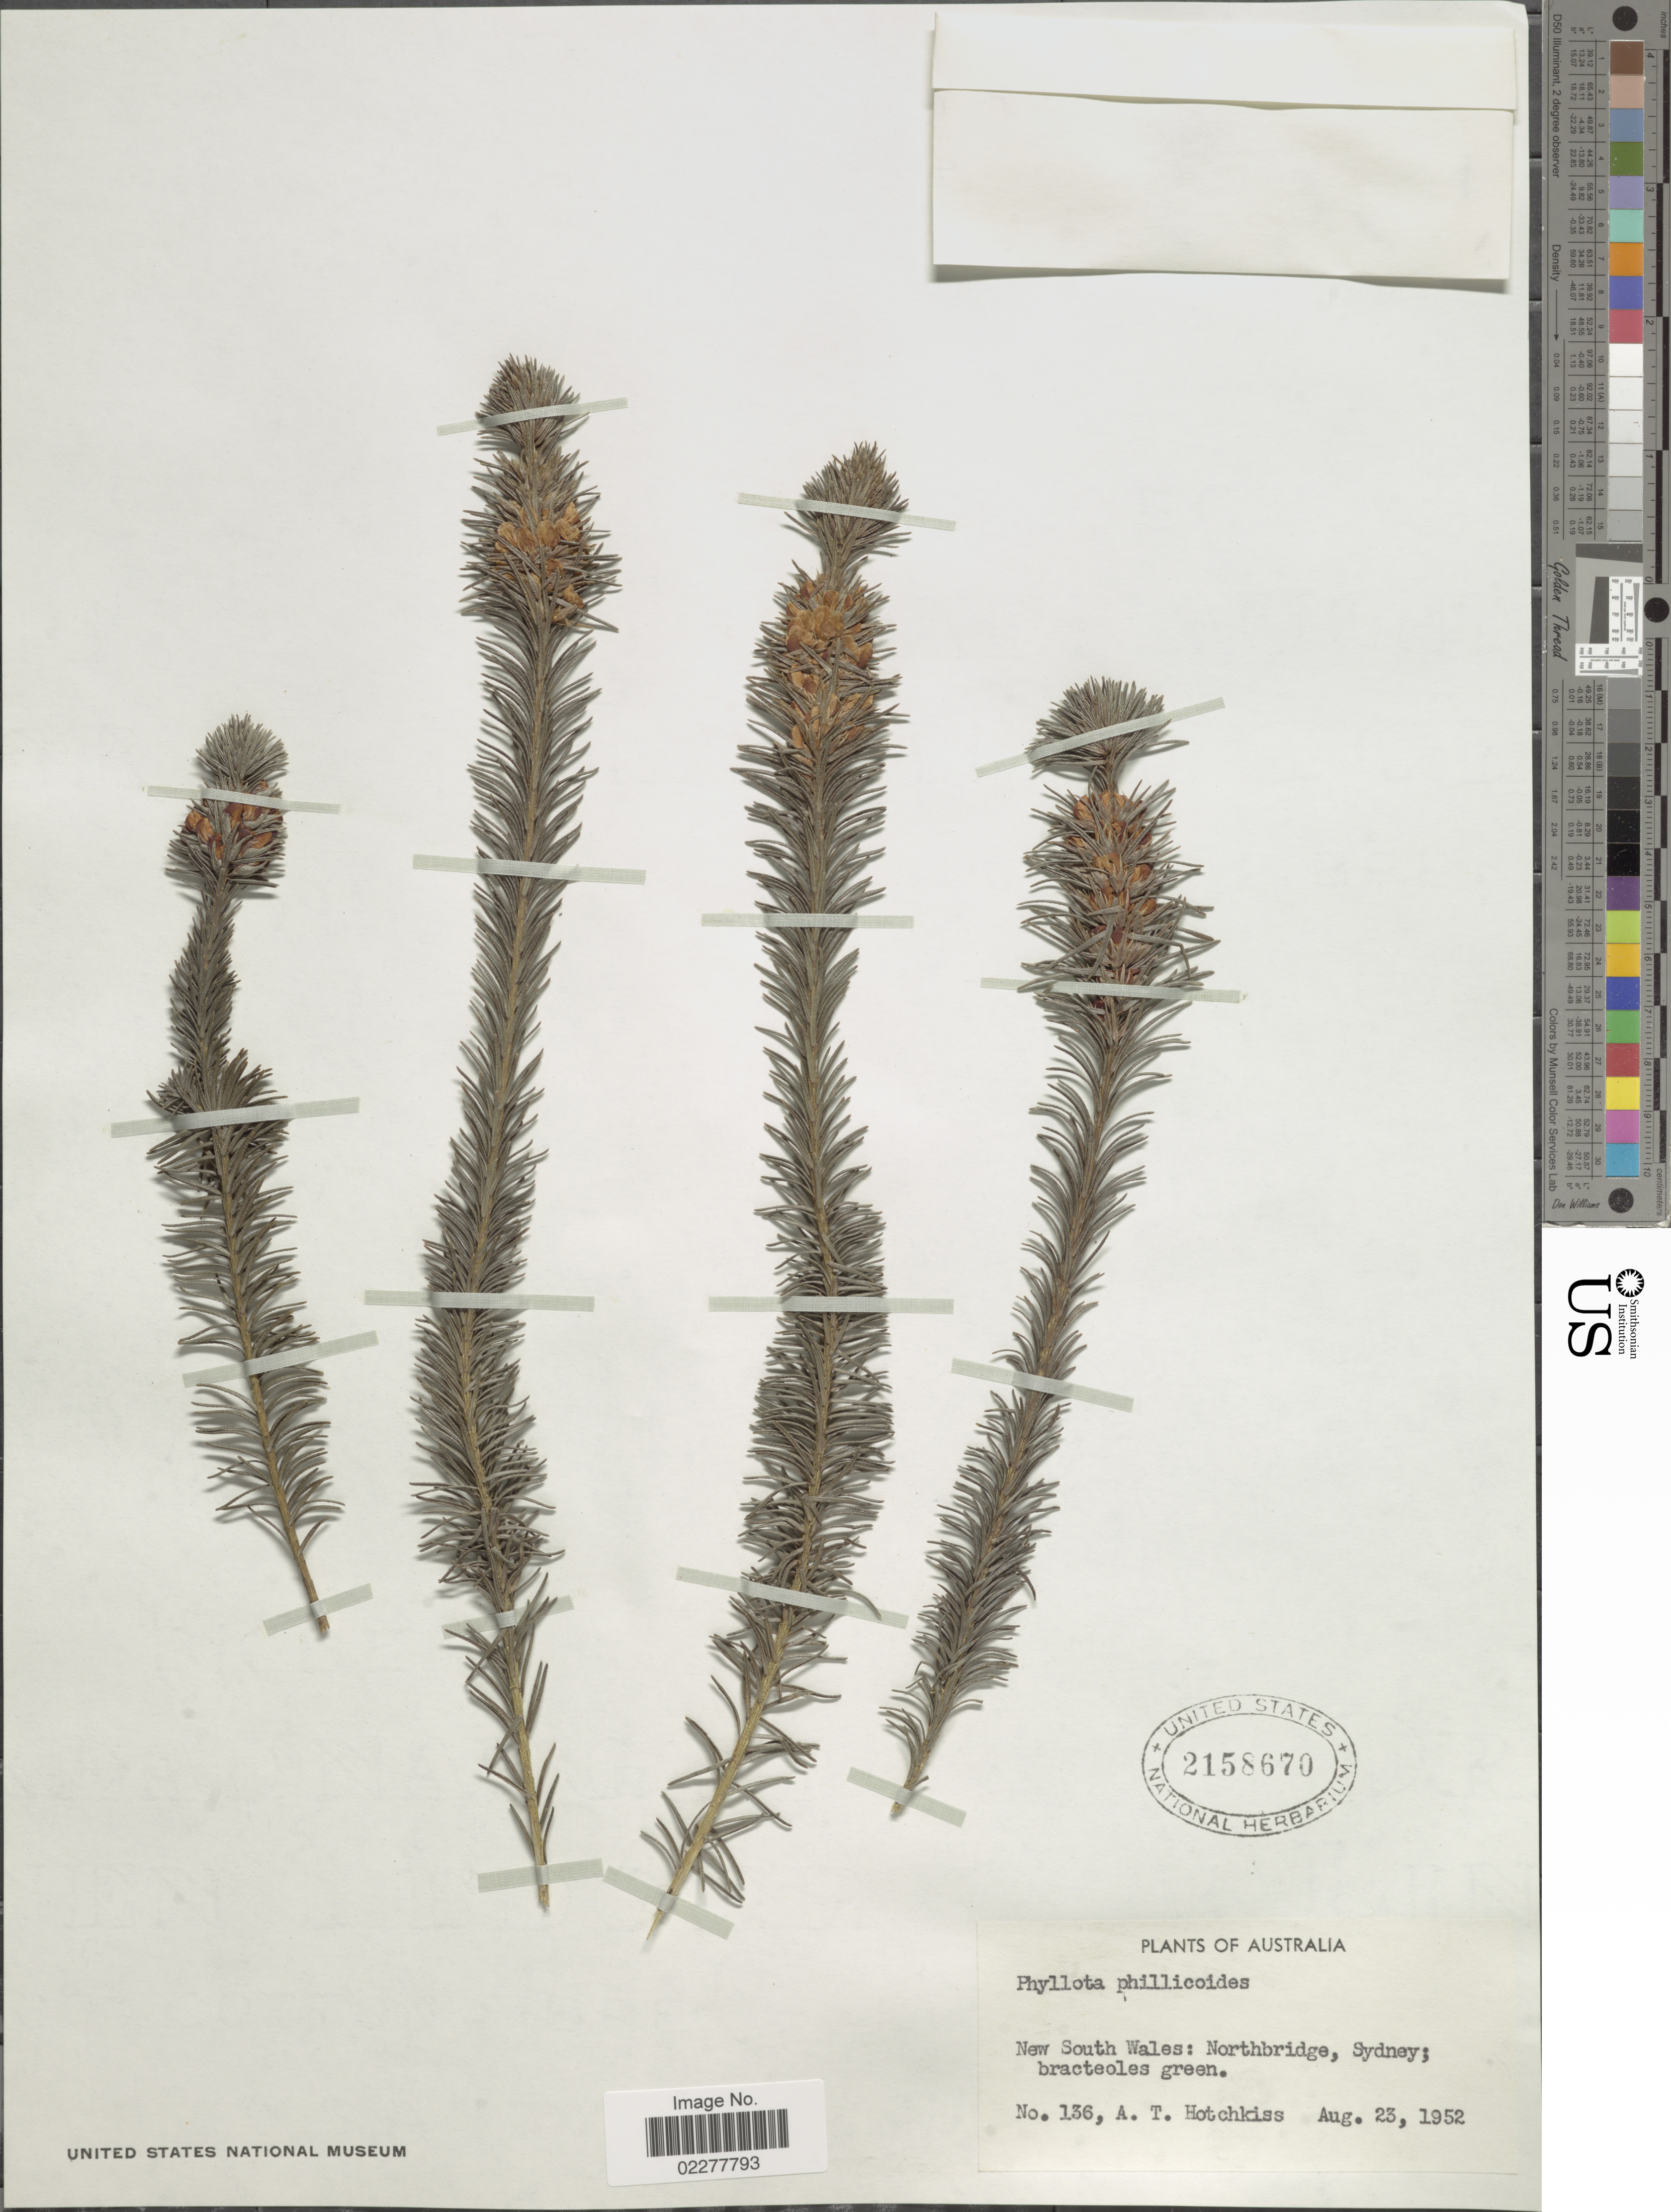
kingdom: Plantae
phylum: Tracheophyta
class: Magnoliopsida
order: Fabales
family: Fabaceae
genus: Phyllota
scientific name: Phyllota phylicoides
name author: Benth.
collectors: A. Hotchkiss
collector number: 136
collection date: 1952-08-23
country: Australia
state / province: New South Wales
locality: Northbridge, Sydney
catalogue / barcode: US 2158670